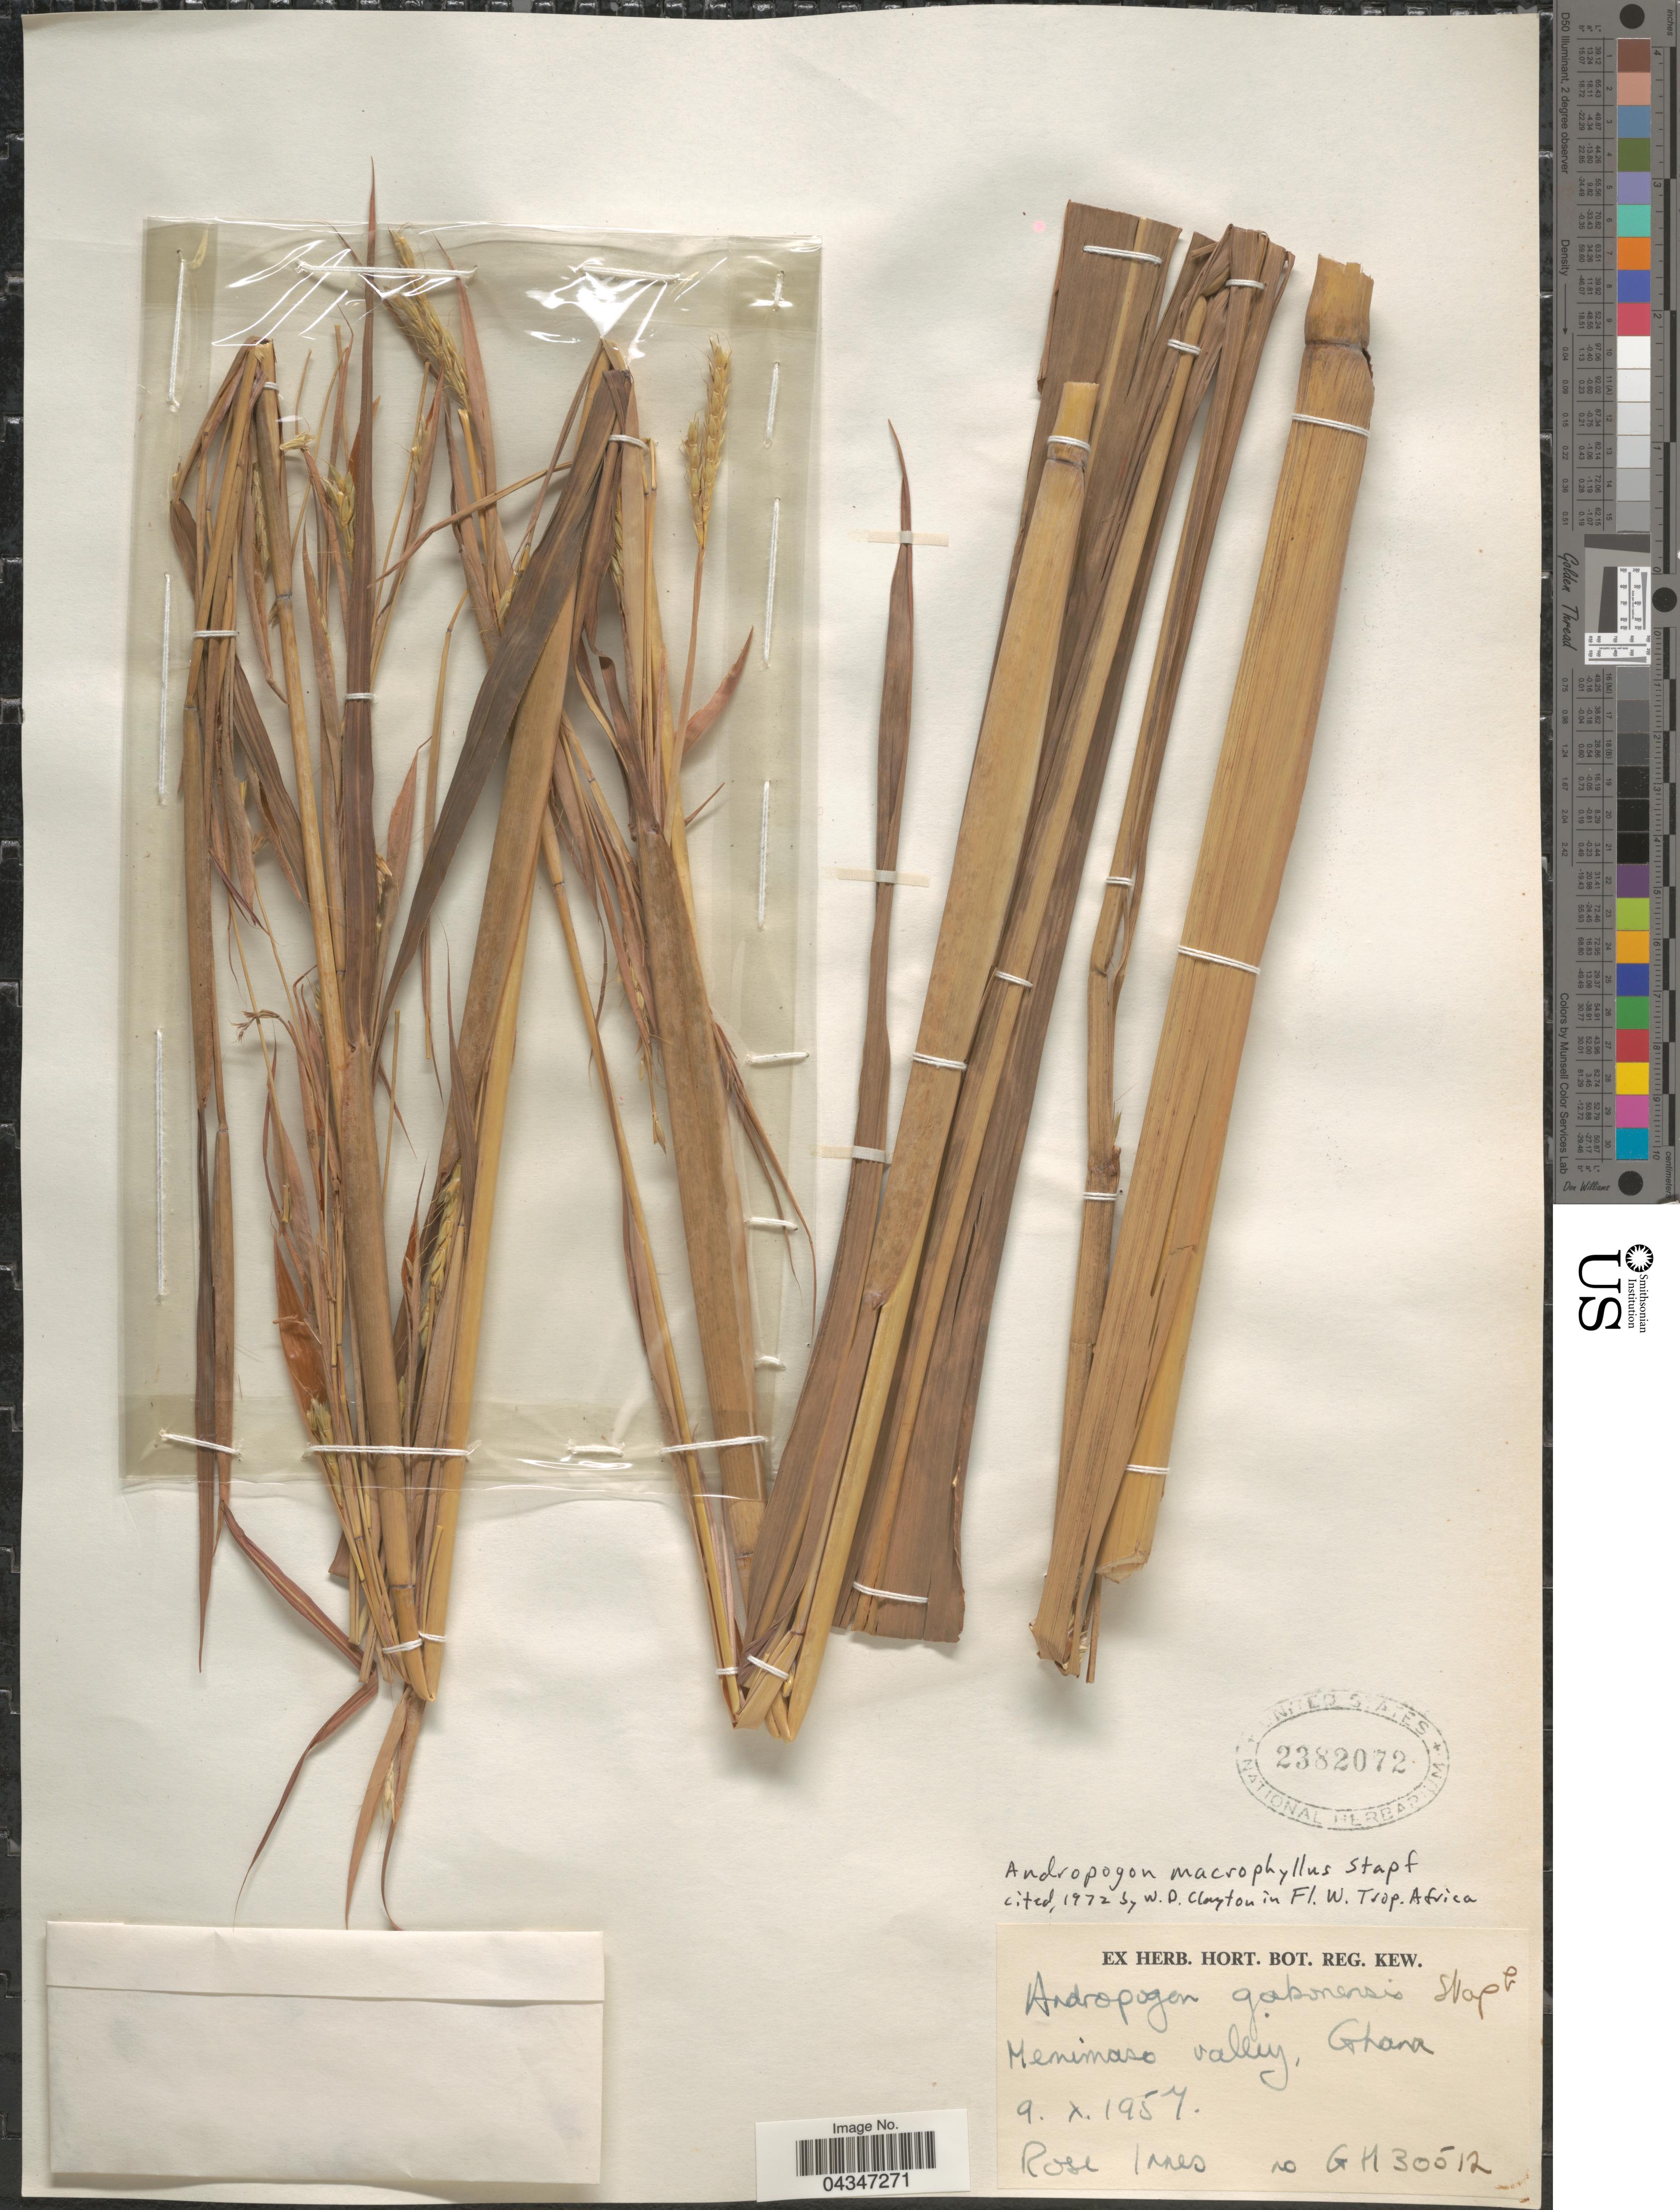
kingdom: Plantae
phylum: Tracheophyta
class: Liliopsida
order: Poales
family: Poaceae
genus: Andropogon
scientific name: Andropogon macrophyllus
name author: Stapf in Oliv.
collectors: R. Rose-Innes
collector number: GH30512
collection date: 1957-10-09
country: Ghana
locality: Memimaso valley.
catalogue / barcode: US 2382072